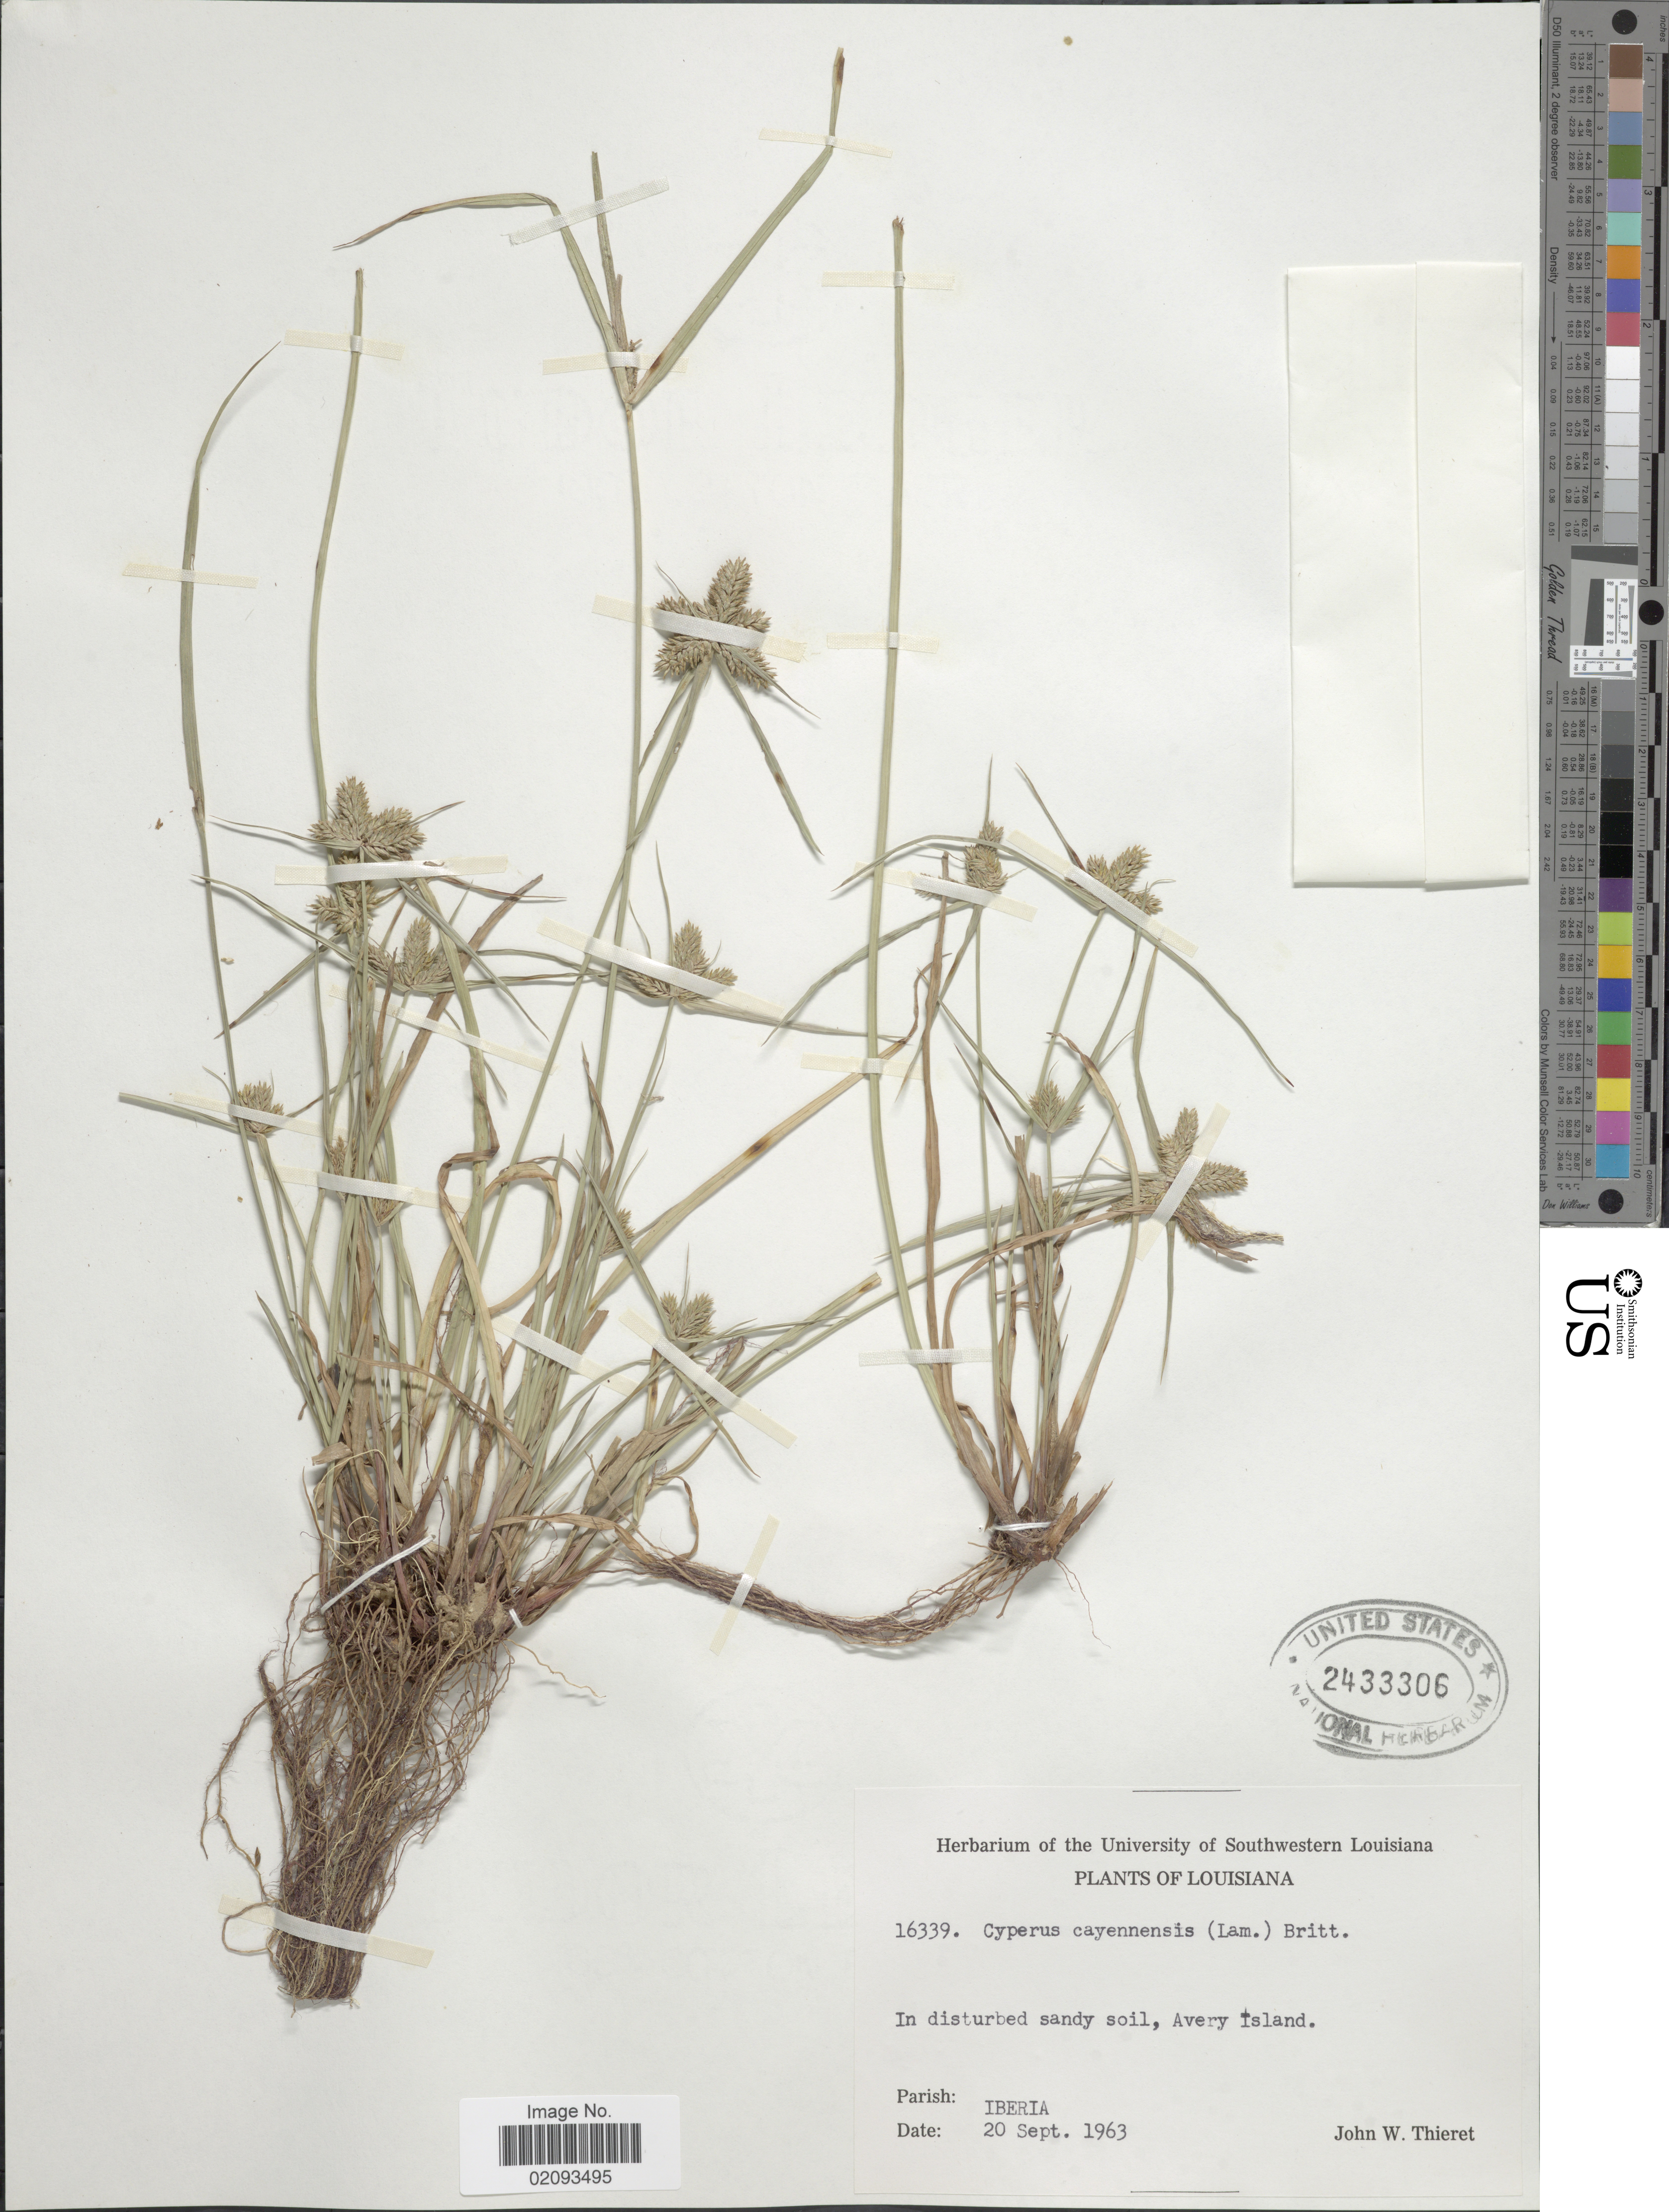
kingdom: Plantae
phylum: Tracheophyta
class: Liliopsida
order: Poales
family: Cyperaceae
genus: Cyperus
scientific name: Cyperus aggregatus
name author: (Willd.) Endl.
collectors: J. W. Thieret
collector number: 16339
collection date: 1963-09-20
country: United States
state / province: Louisiana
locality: Avery Island, Parish Iberia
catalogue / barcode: US 2433306